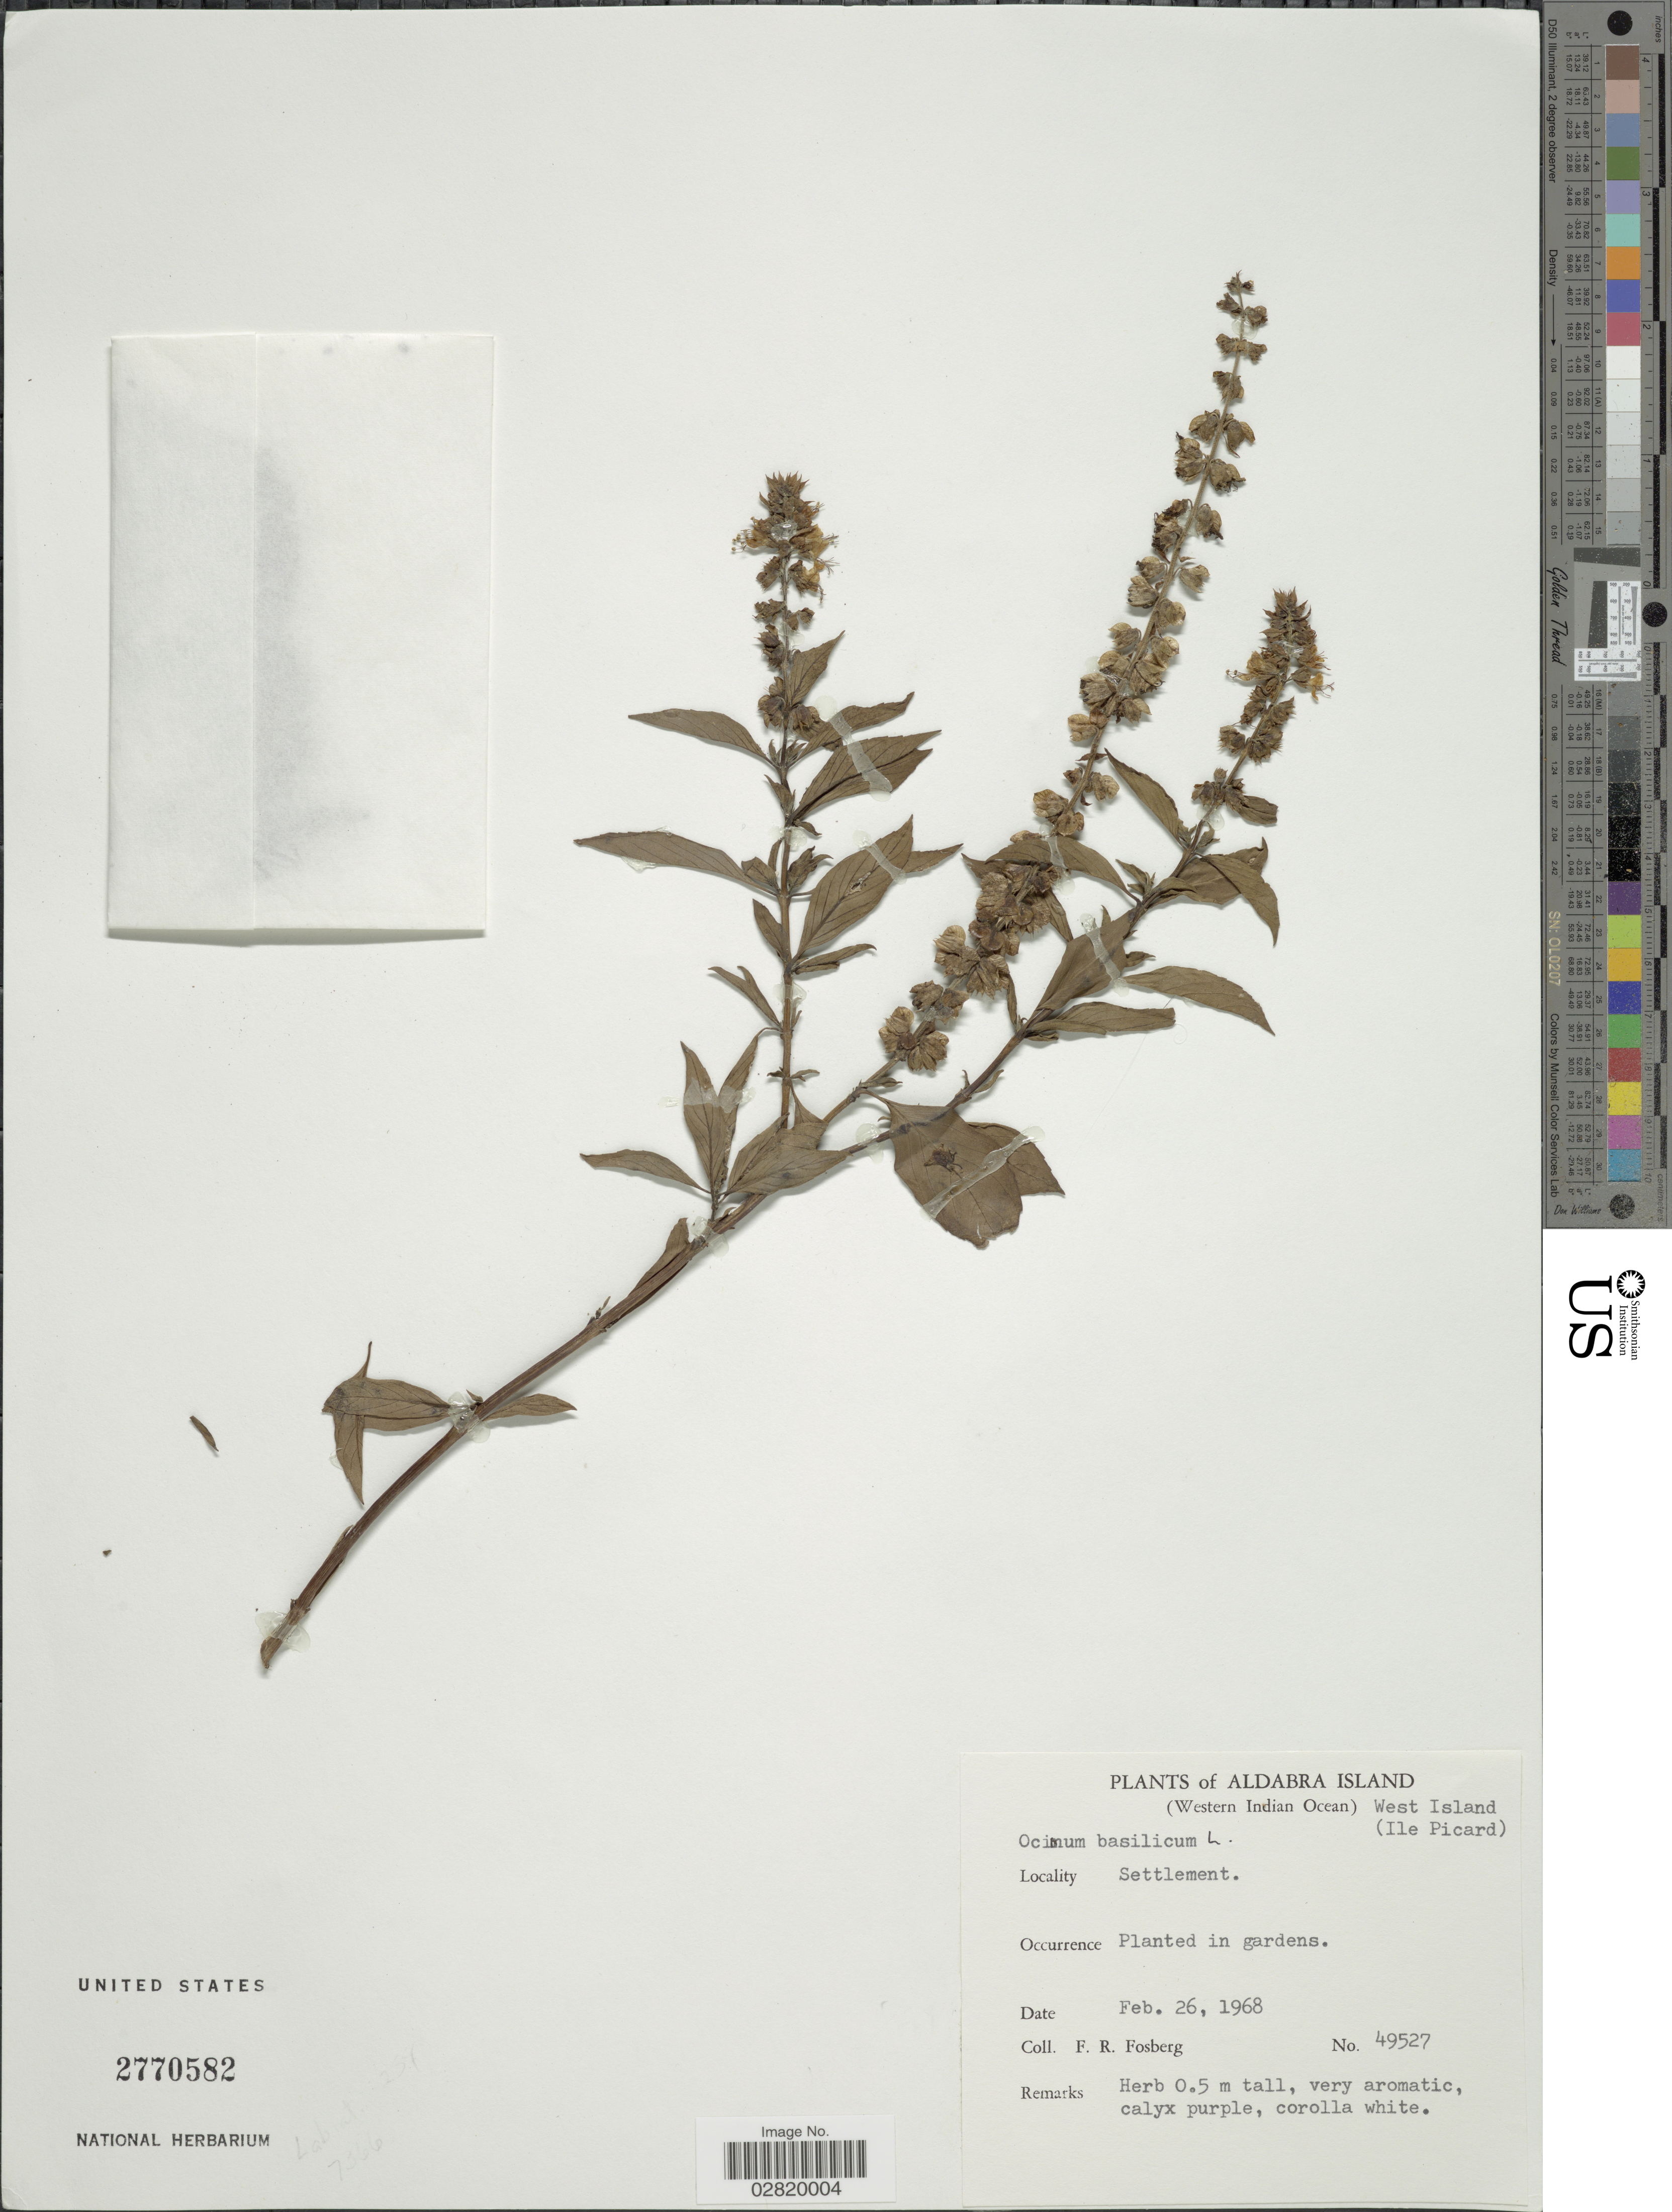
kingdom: Plantae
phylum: Tracheophyta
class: Magnoliopsida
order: Lamiales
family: Lamiaceae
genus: Ocimum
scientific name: Ocimum basilicum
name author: L.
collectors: F. R. Fosberg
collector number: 49527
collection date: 1968-02-26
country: Seychelles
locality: Aldabra Island (Western Indian Ocean) West Island (Ile Picard), Settlement.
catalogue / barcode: US 2770582